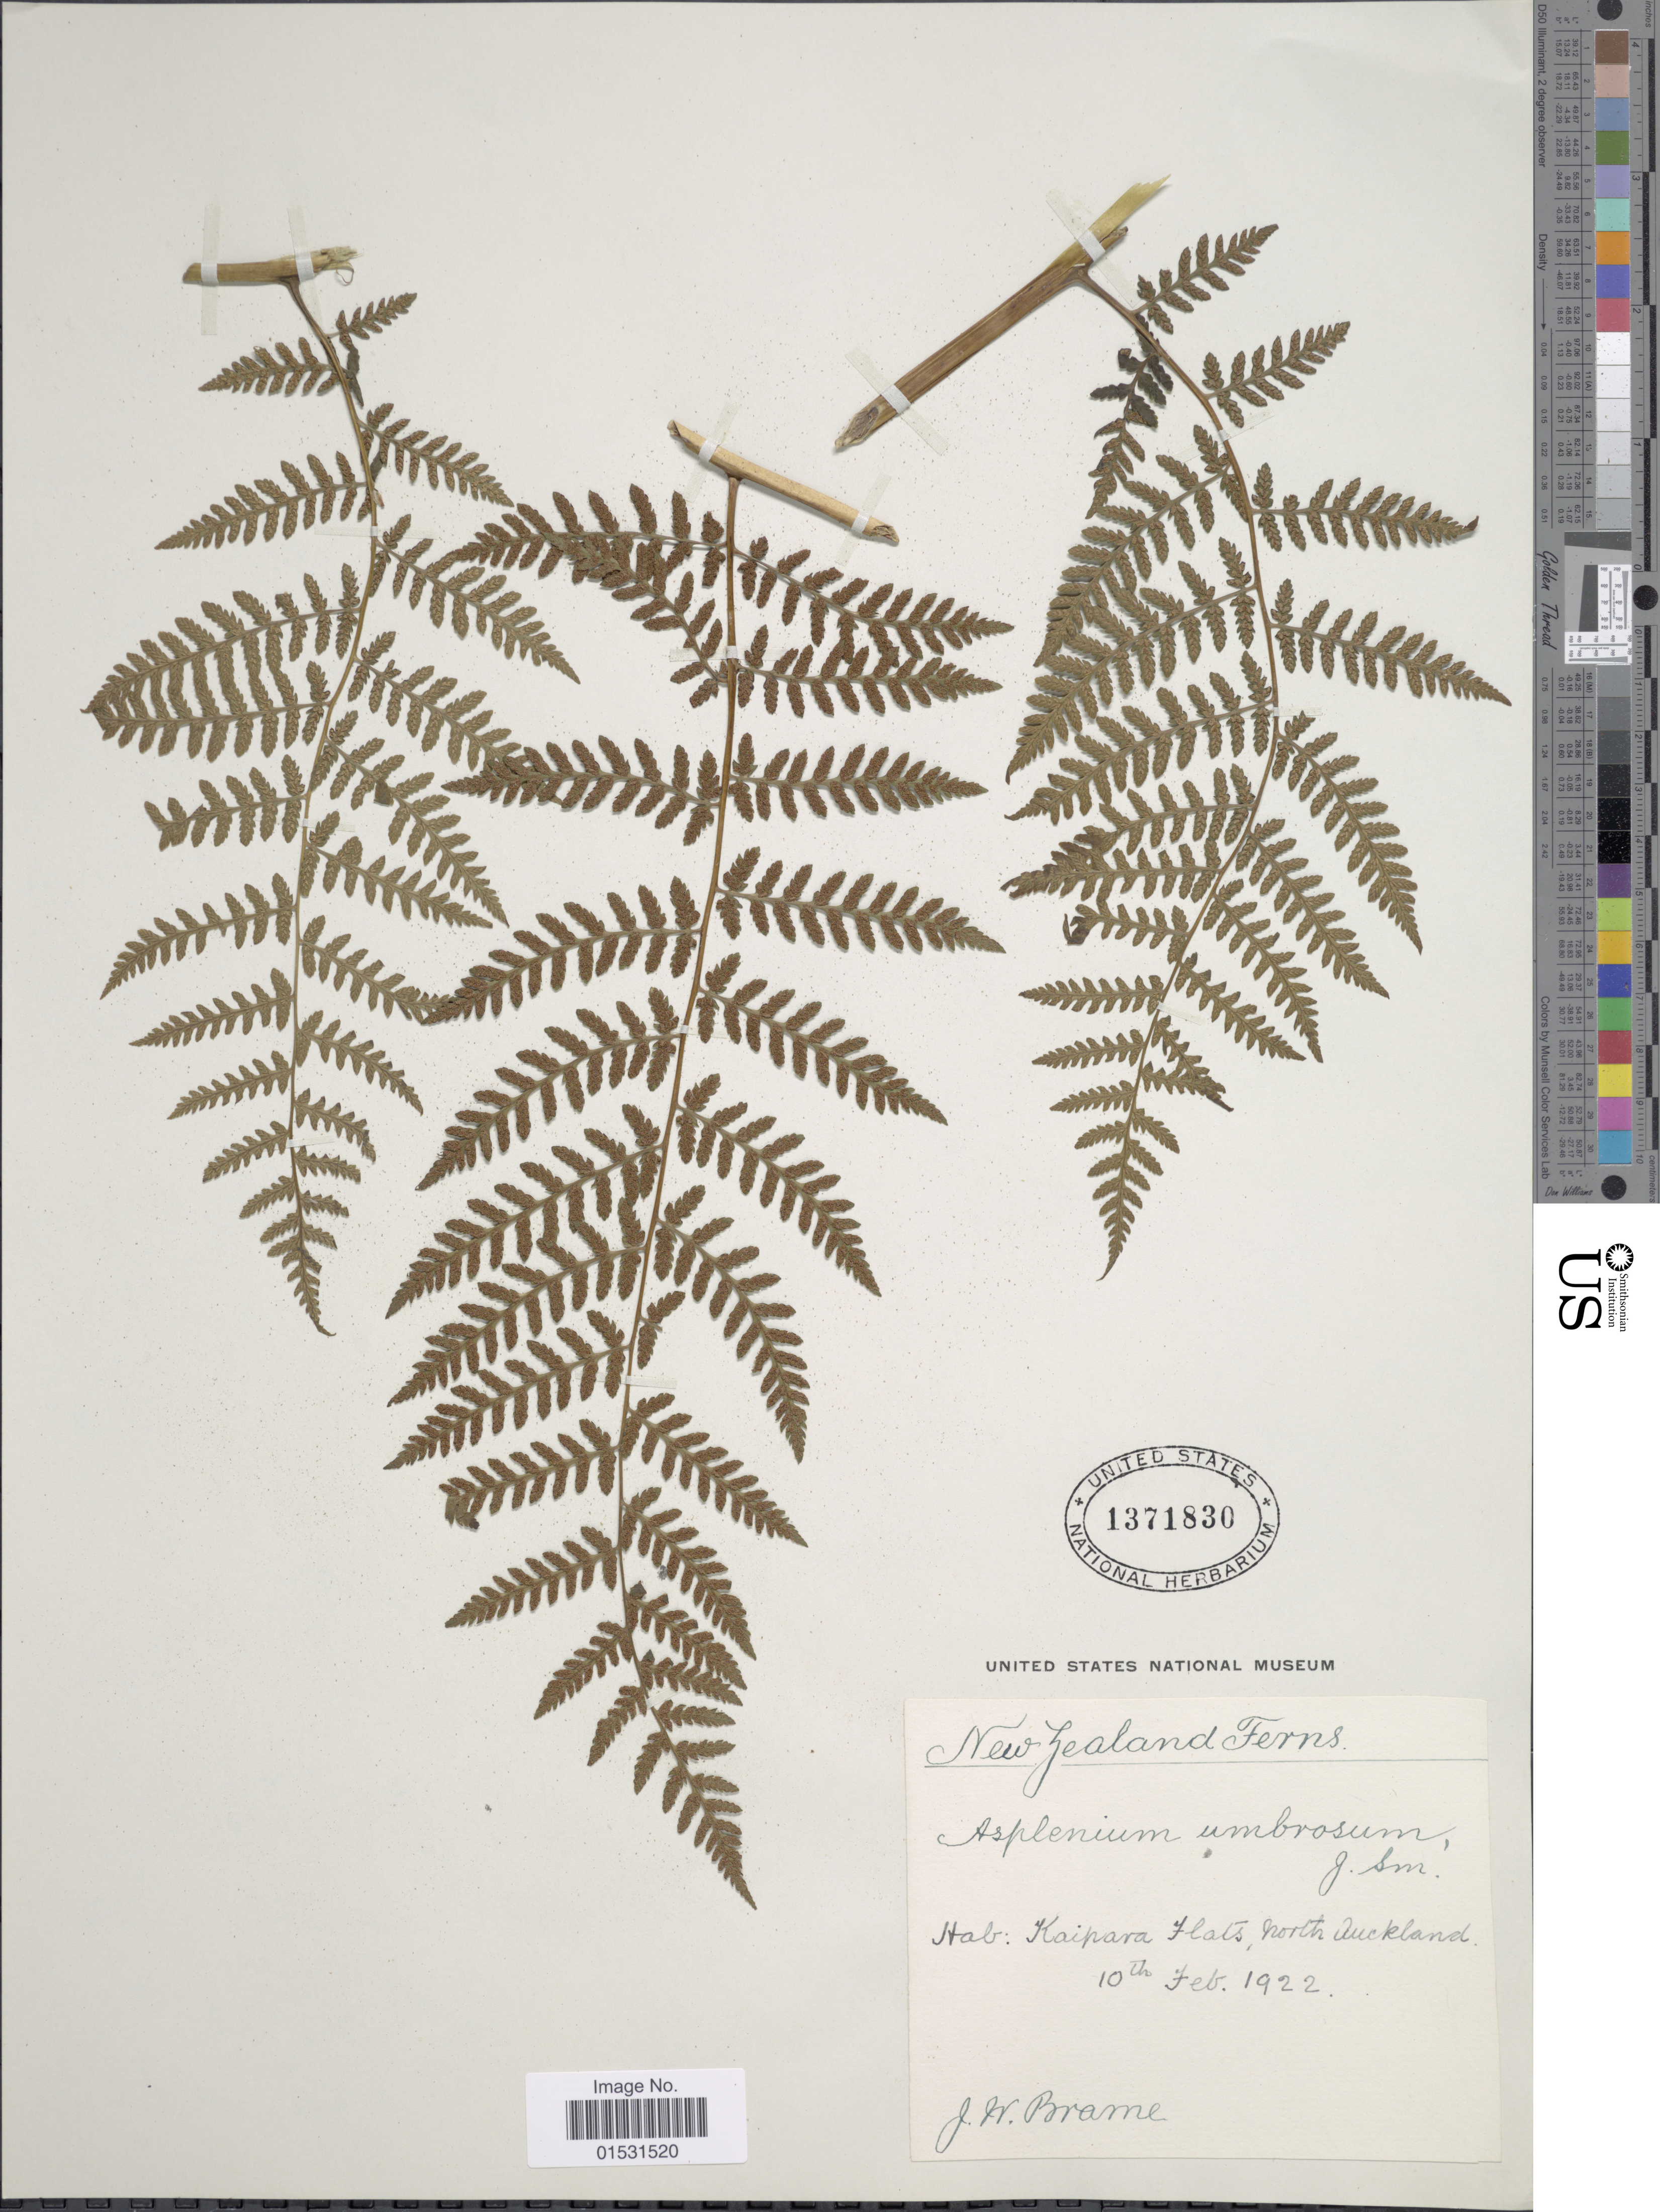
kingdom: Plantae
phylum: Tracheophyta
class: Polypodiopsida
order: Polypodiales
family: Athyriaceae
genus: Diplazium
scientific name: Diplazium caudatum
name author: J. Sm. ex C. Chr.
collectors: J. Brame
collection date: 1922-02-10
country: New Zealand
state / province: Auckland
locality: Kaipara flats, North Auckland.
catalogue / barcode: US 1371830